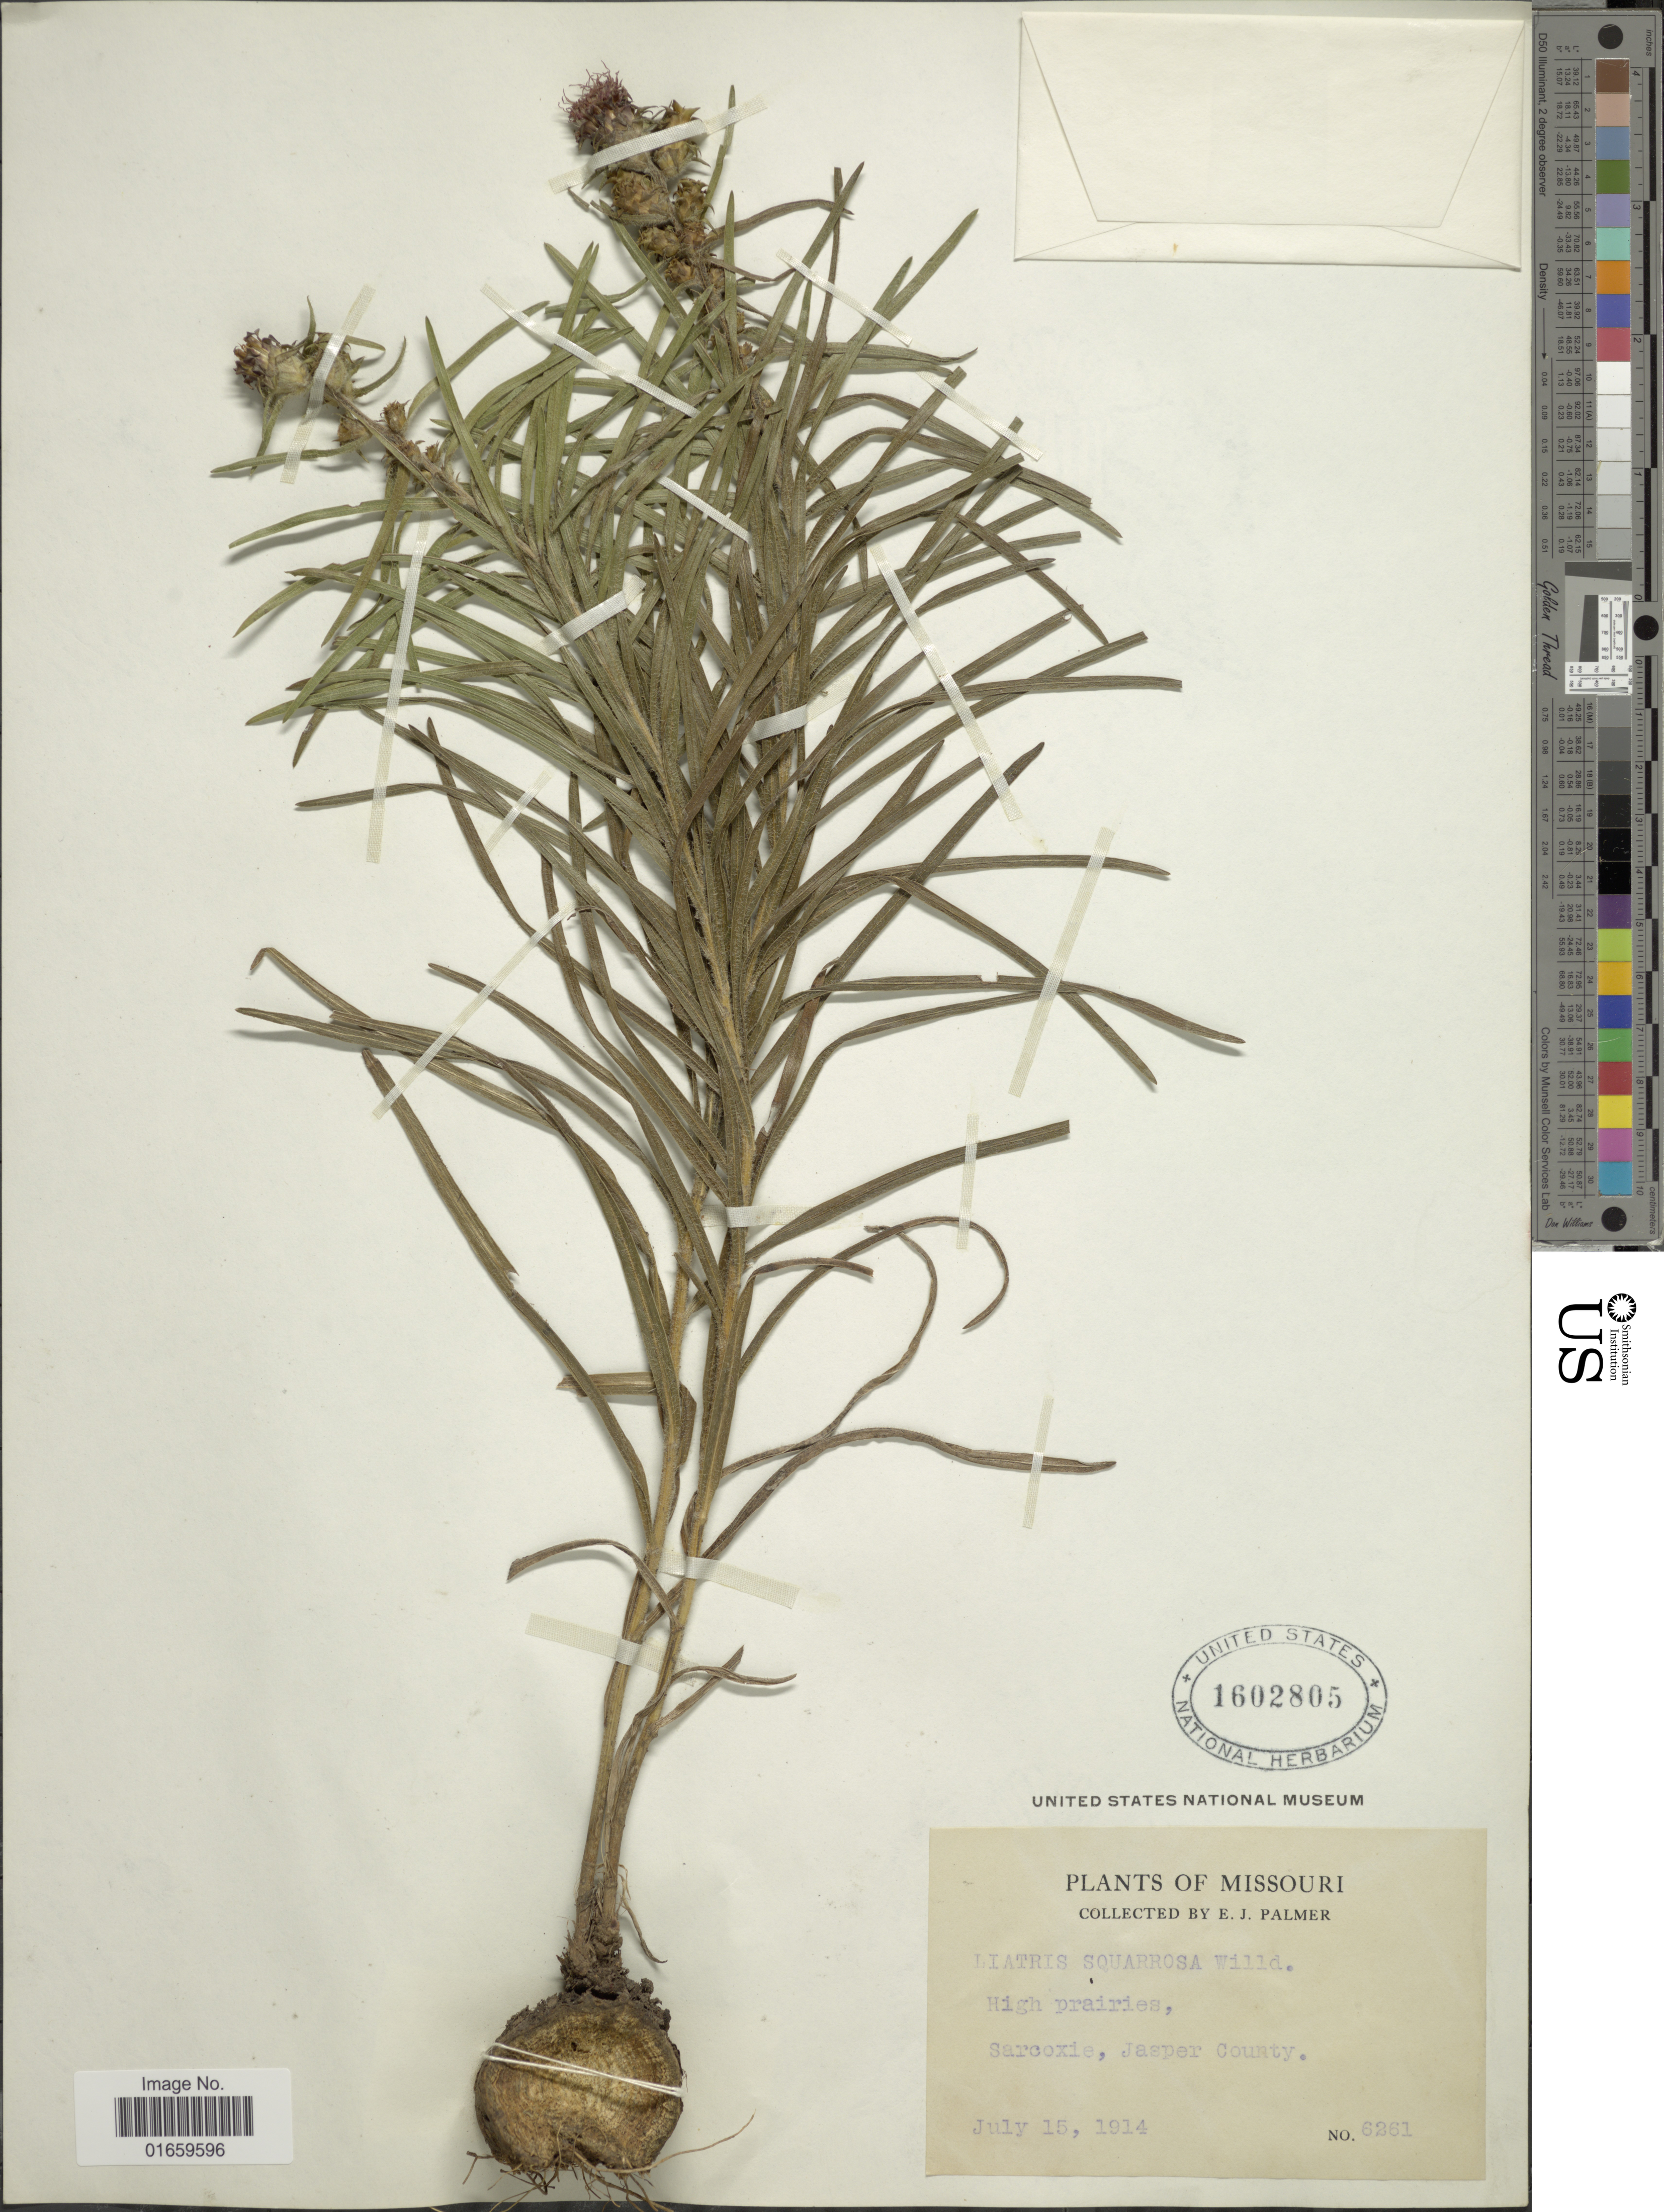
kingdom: Plantae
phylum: Tracheophyta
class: Magnoliopsida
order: Asterales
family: Asteraceae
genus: Liatris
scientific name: Liatris squarrosa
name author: (L.) Michx.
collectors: E. J. Palmer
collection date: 1914-07-15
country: United States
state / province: Missouri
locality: Sarcoxie, Jasper County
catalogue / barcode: US 1602805